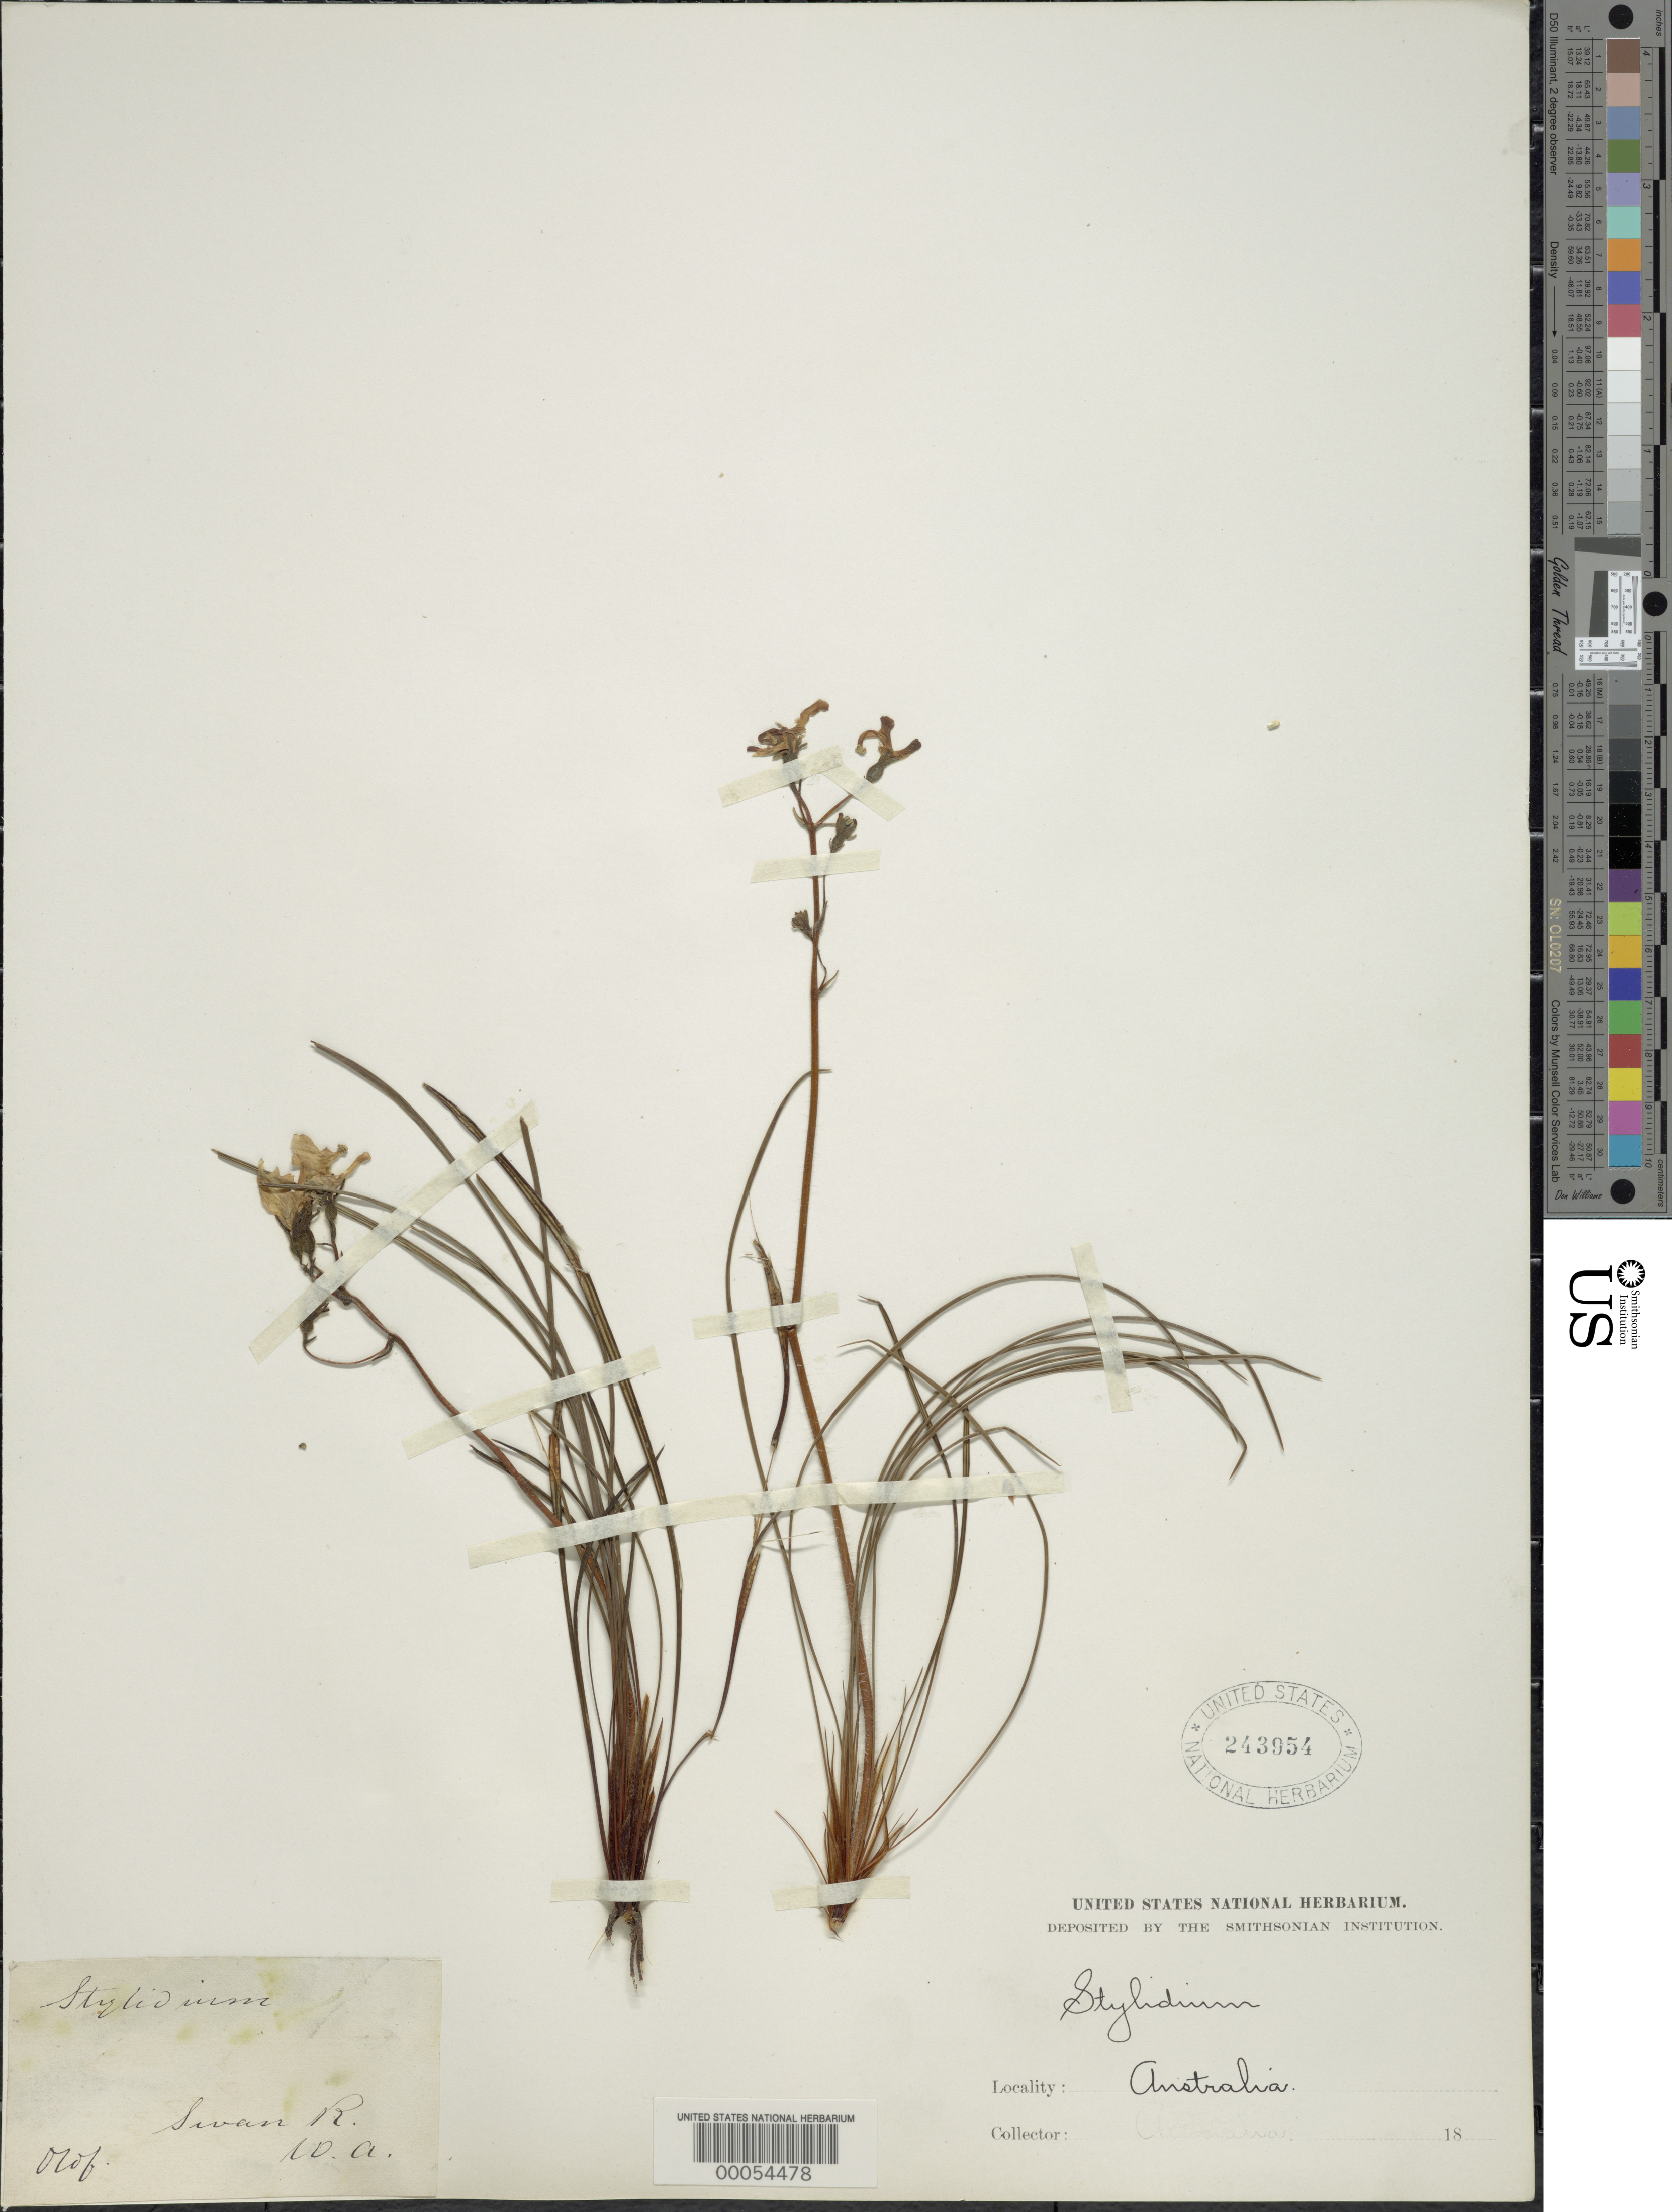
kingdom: Plantae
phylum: Tracheophyta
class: Magnoliopsida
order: Asterales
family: Stylidiaceae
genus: Stylidium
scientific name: Stylidium sp.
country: Australia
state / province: Western Australia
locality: Swan river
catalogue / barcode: US 243954